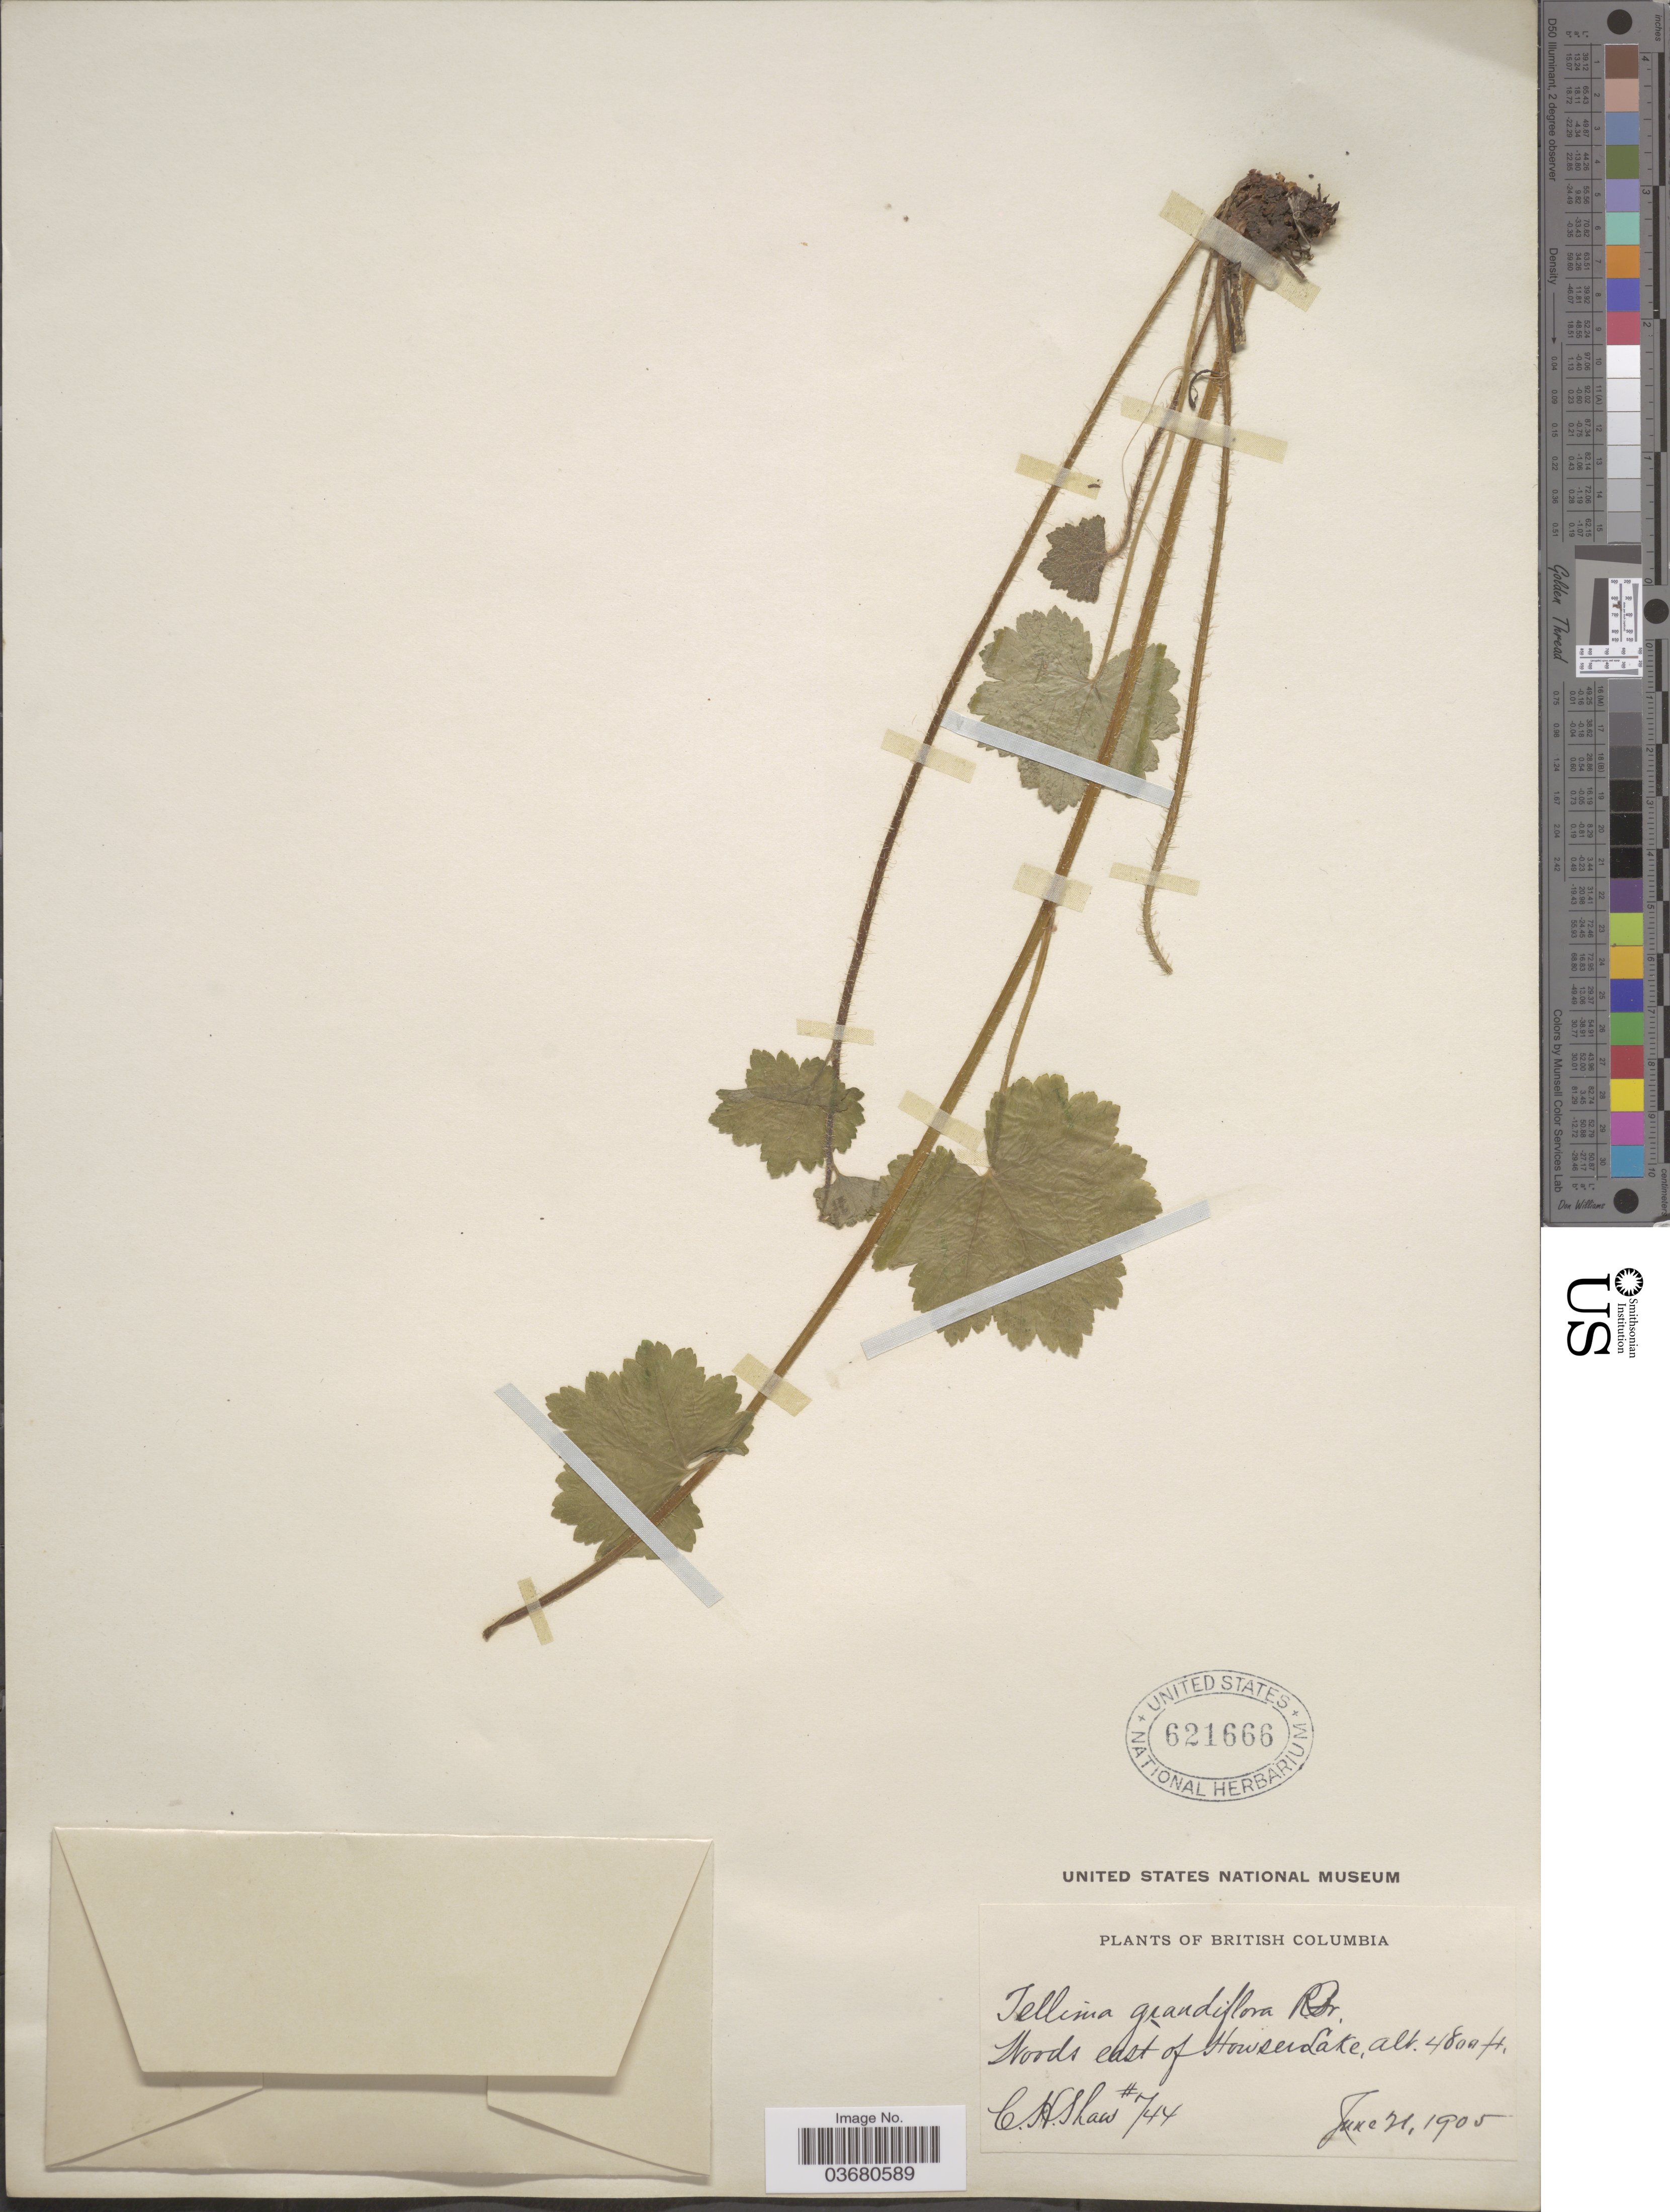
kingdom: Plantae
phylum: Tracheophyta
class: Magnoliopsida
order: Saxifragales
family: Saxifragaceae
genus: Tellima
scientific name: Tellima grandiflora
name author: (Pursh) Douglas ex Lindl.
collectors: C. H. Shaw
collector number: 744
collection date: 1905-06-21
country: Canada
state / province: British Columbia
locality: Woods east of Howser Lake.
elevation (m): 1463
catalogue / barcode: US 621666